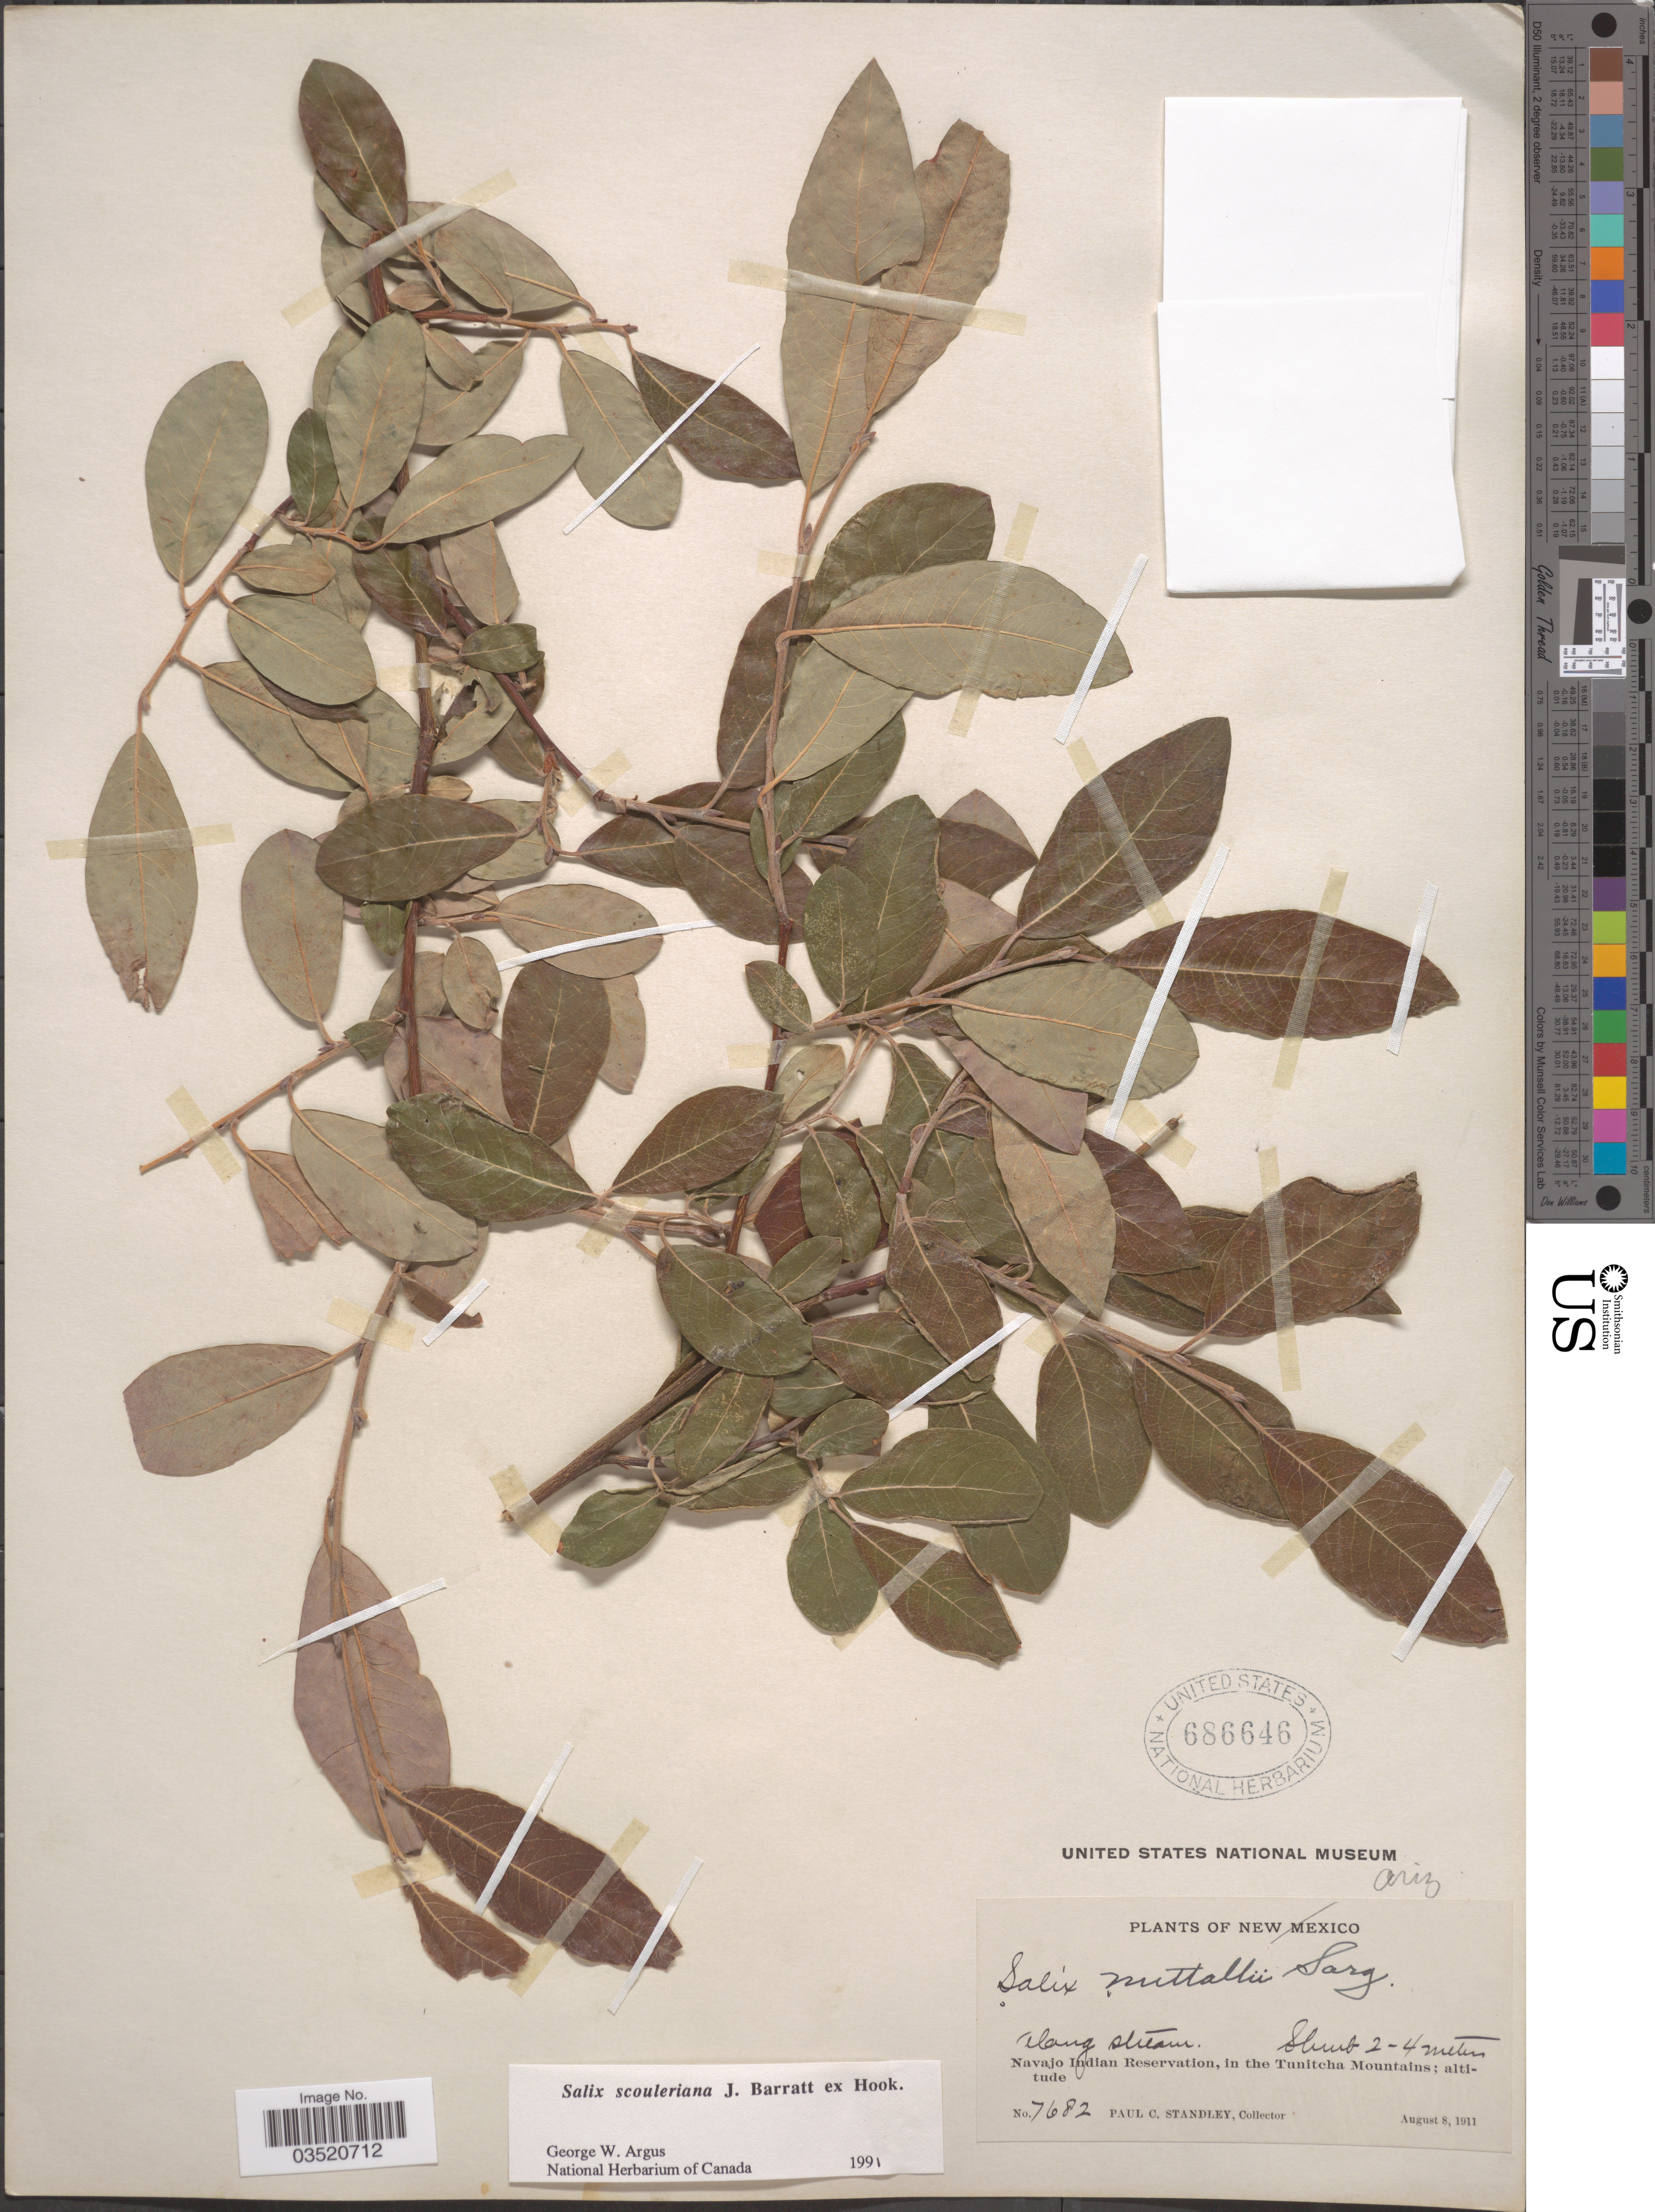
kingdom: Plantae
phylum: Tracheophyta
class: Magnoliopsida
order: Malpighiales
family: Salicaceae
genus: Salix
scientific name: Salix scouleriana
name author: Barratt ex Hook.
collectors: P. C. Standley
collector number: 7682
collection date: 1911-08-08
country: United States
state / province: New Mexico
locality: Navajo Indian Reservation, in the Tunitcha Mountains.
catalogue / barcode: US 686646